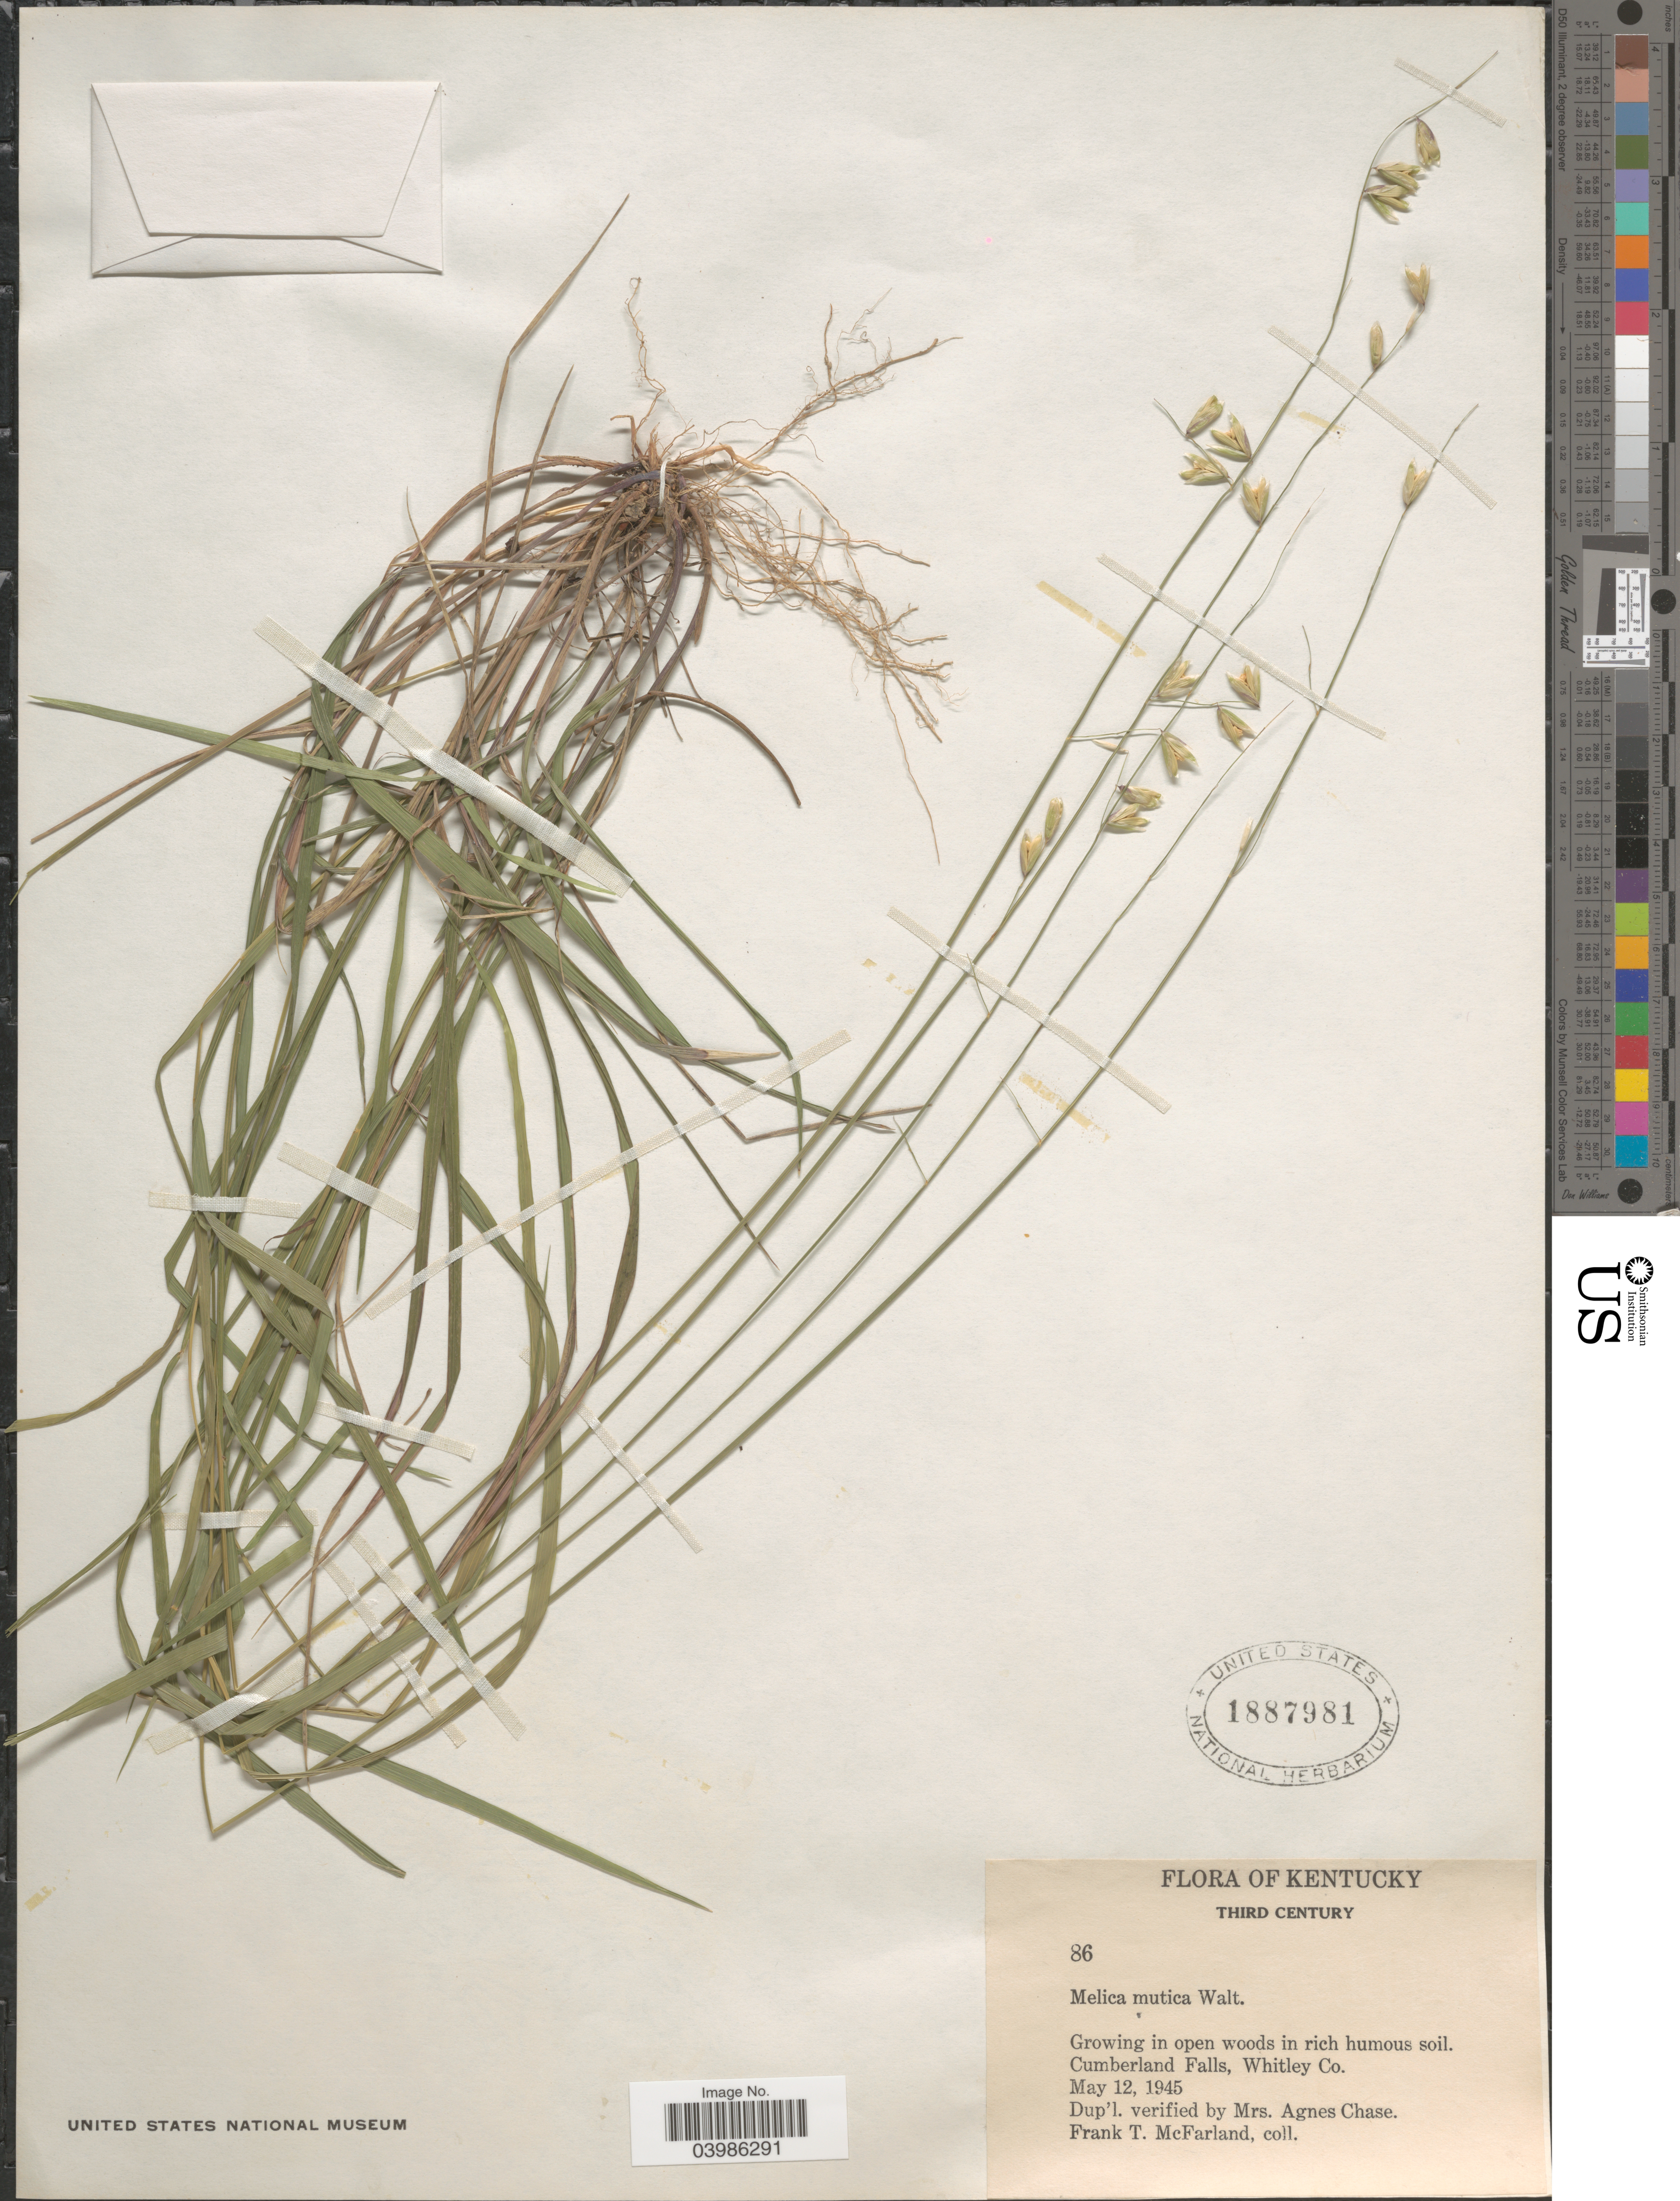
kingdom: Plantae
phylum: Tracheophyta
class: Liliopsida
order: Poales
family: Poaceae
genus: Melica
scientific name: Melica mutica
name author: Walter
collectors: F. McFarland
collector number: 86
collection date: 1945-05-12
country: United States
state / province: Kentucky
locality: Third Century. Cumberland Falls, Whitley Co.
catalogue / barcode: US 1887981